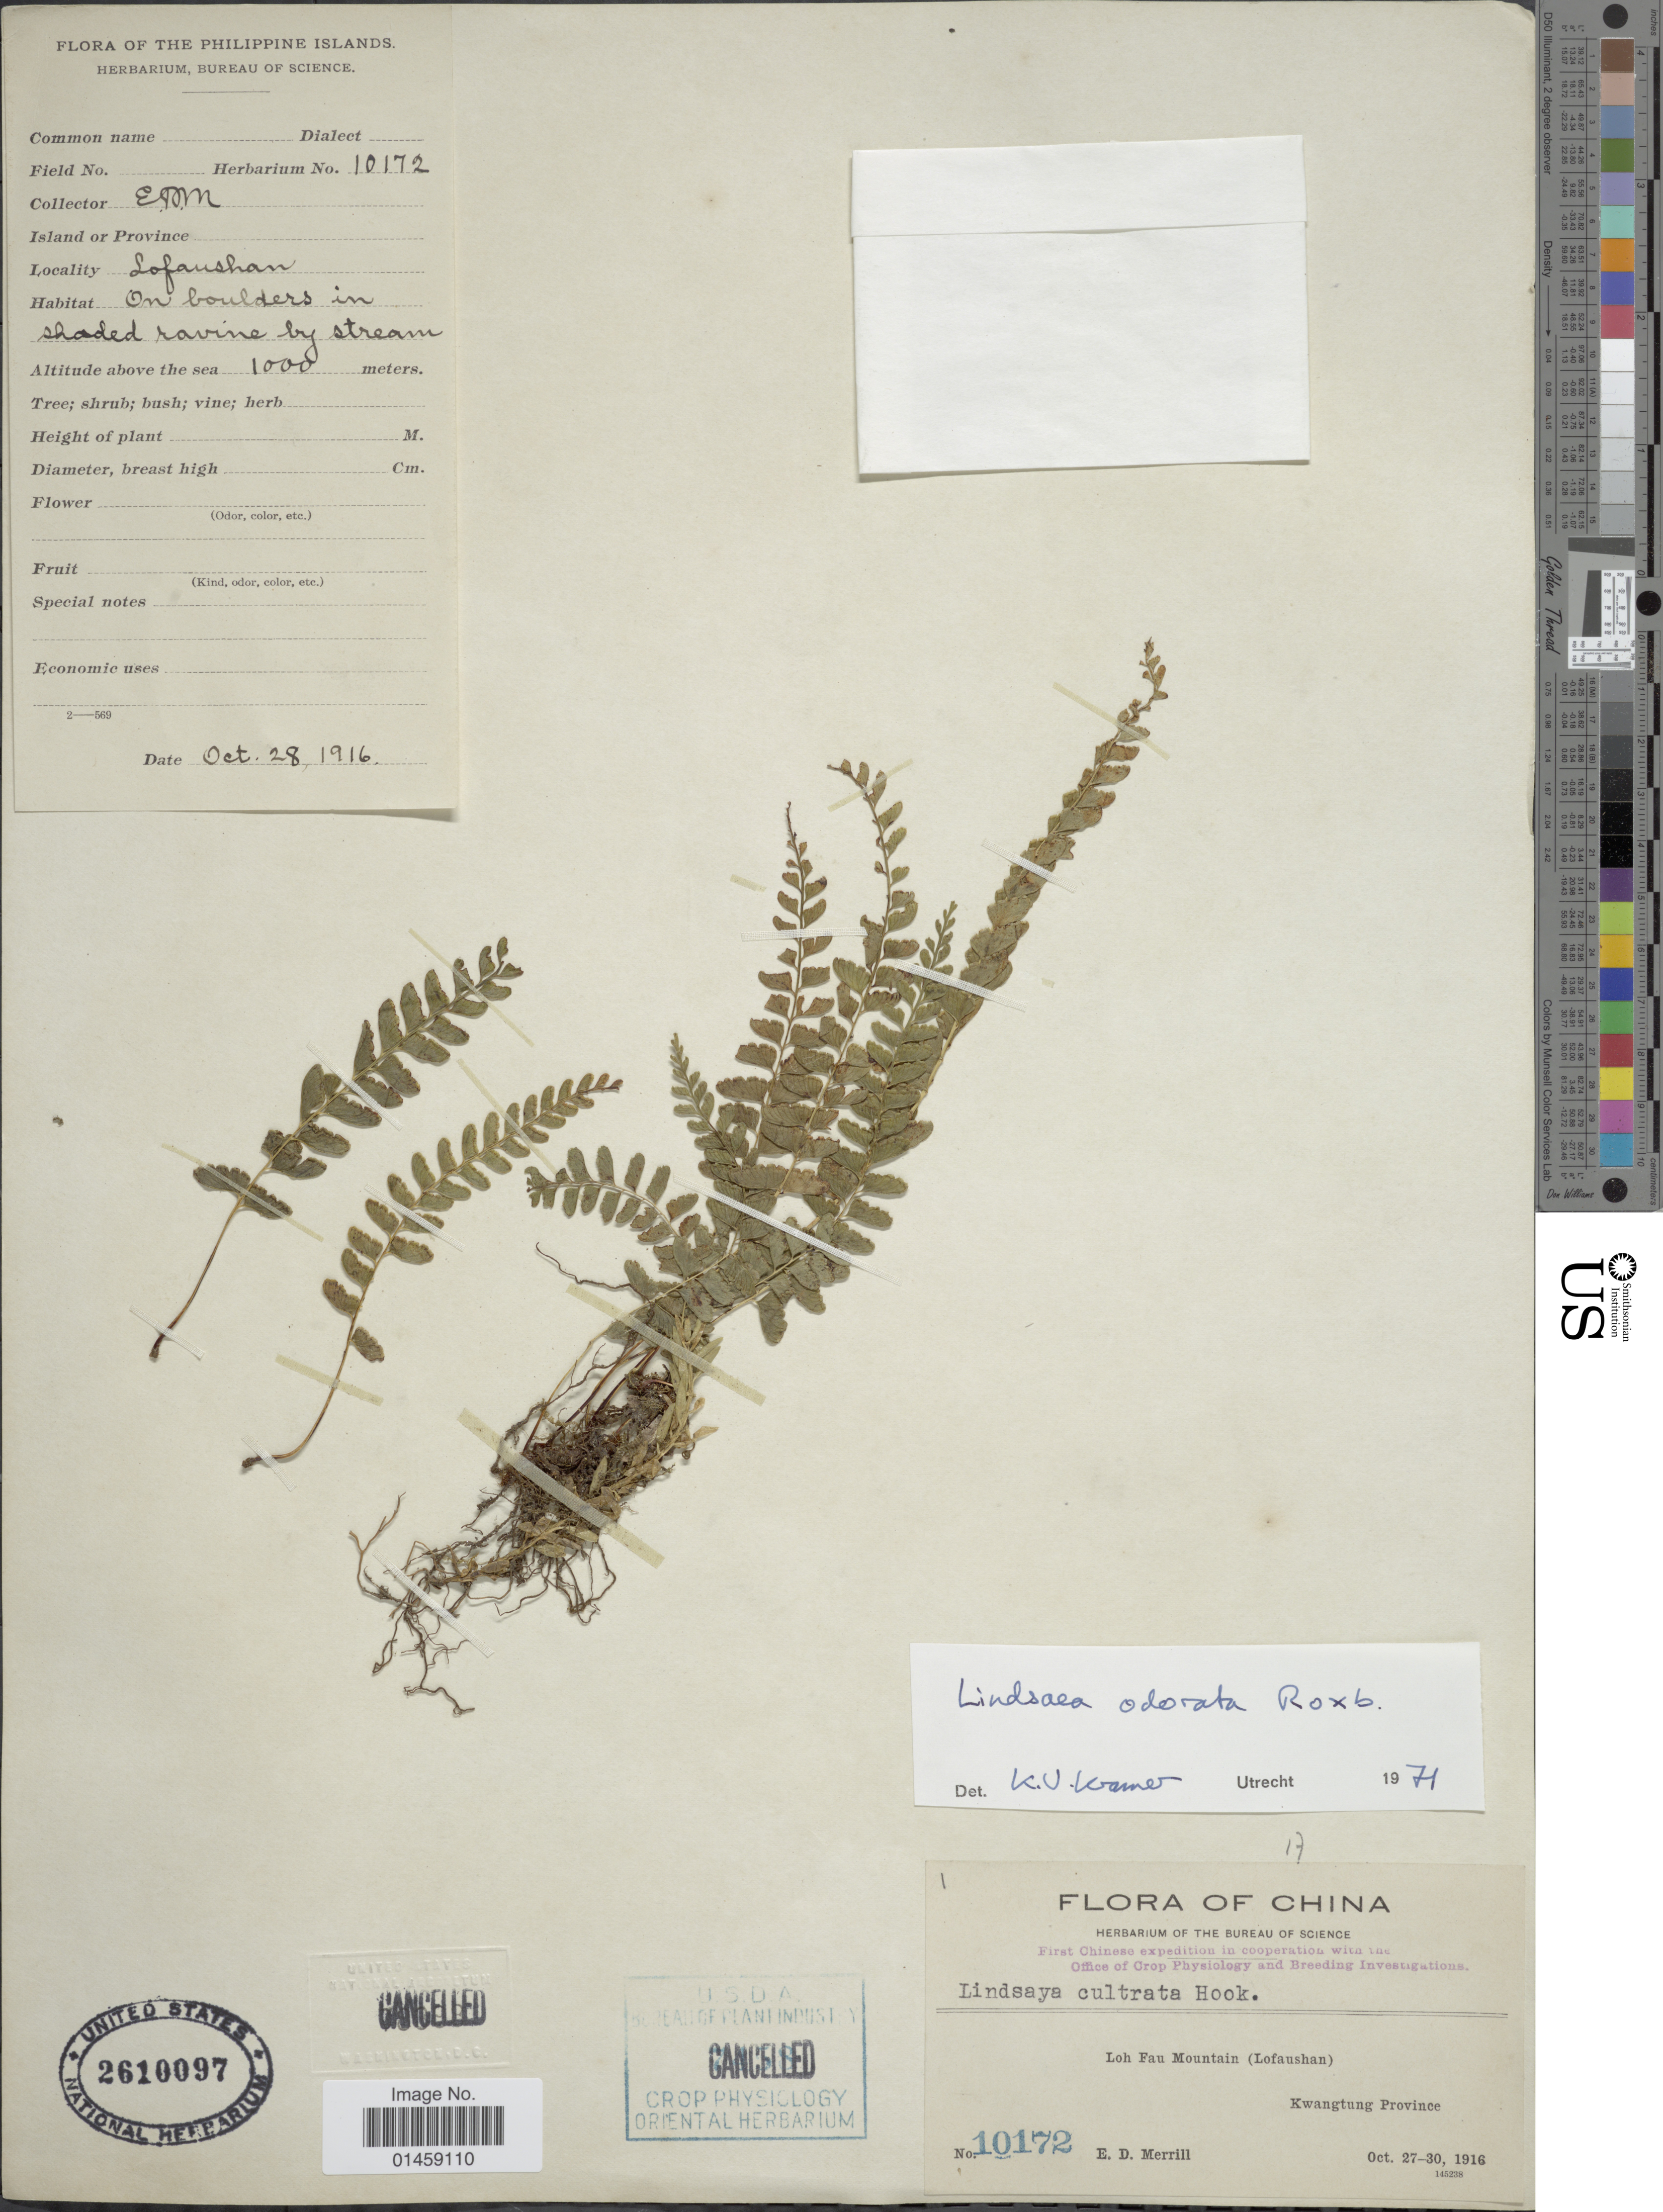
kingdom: Plantae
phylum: Tracheophyta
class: Polypodiopsida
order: Polypodiales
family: Lindsaeaceae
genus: Lindsaea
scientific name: Lindsaea odorata var. odorata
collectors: E. Merrill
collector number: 10172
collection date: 1916-10-28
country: China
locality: Philippine Islands, Loh Fau Mountain ( Lofaushan )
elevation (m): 1000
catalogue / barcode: US 2610097